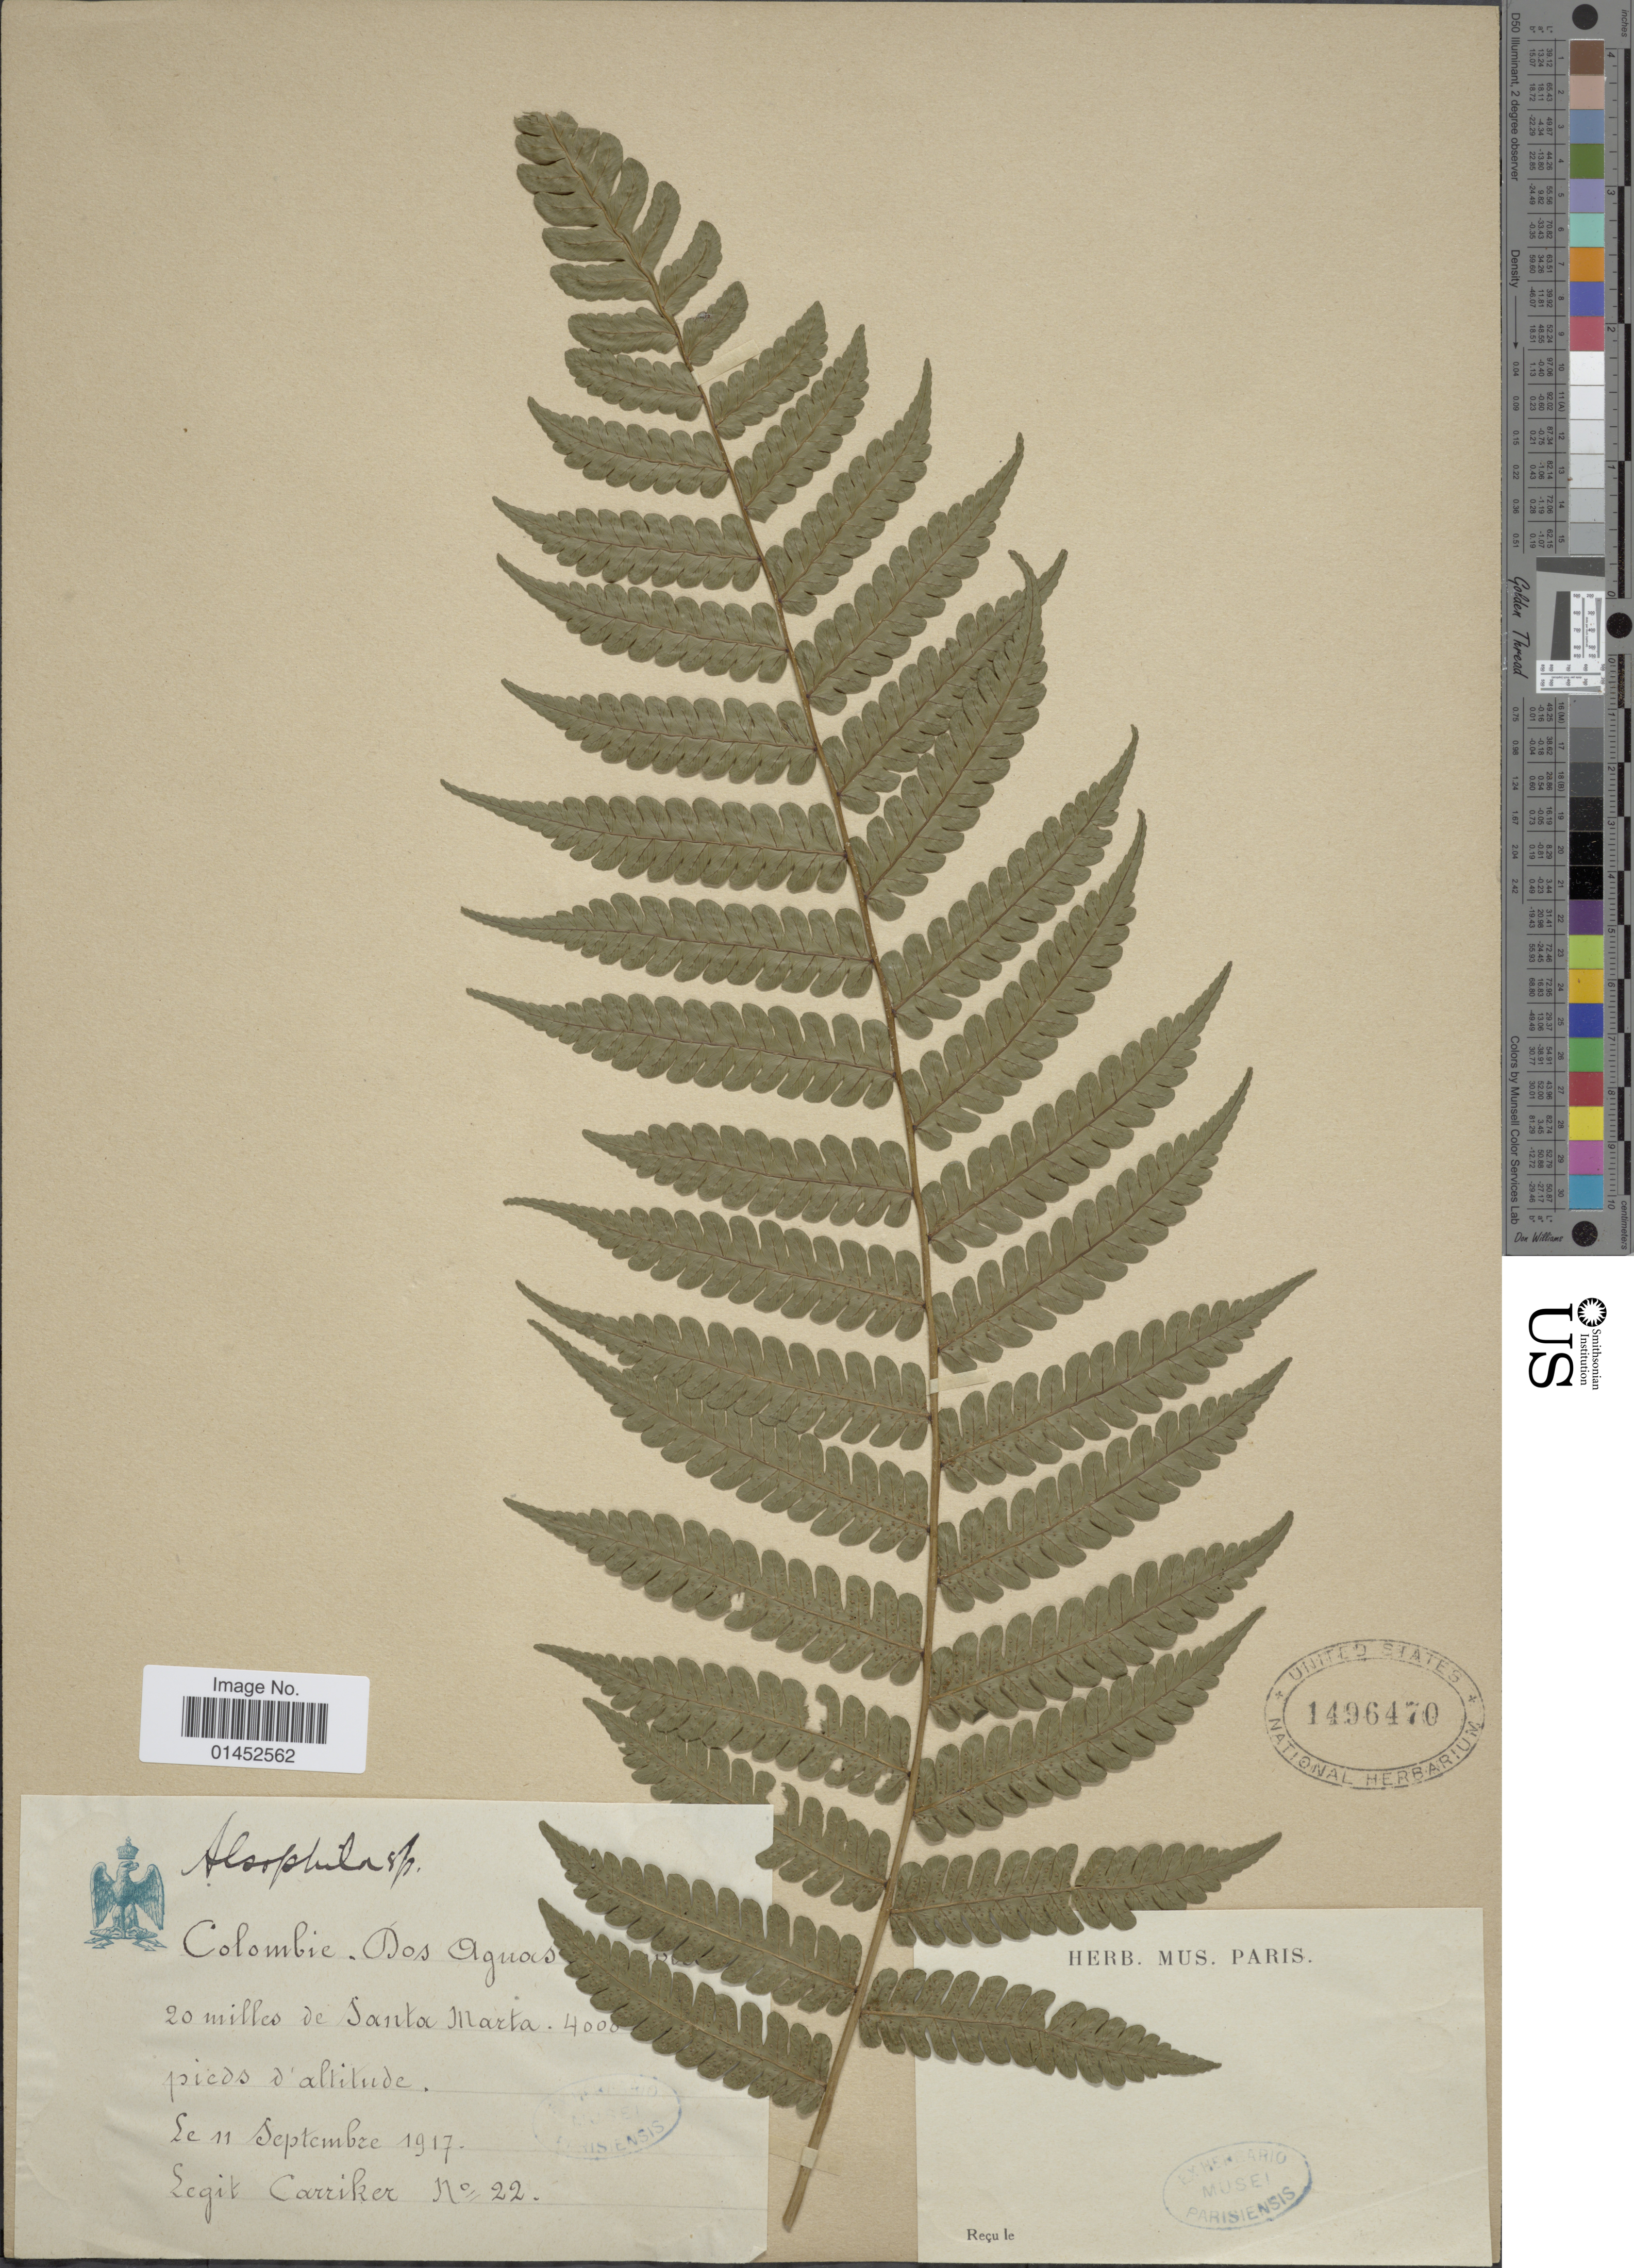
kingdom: Plantae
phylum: Tracheophyta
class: Polypodiopsida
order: Cyatheales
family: Cyatheaceae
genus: Cyathea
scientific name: Cyathea pungens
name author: (Willd.) Domin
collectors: Carriker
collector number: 22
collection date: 1917-09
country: Colombia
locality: Dos Aguas, 20 miles de Santa Marta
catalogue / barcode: US 1496470